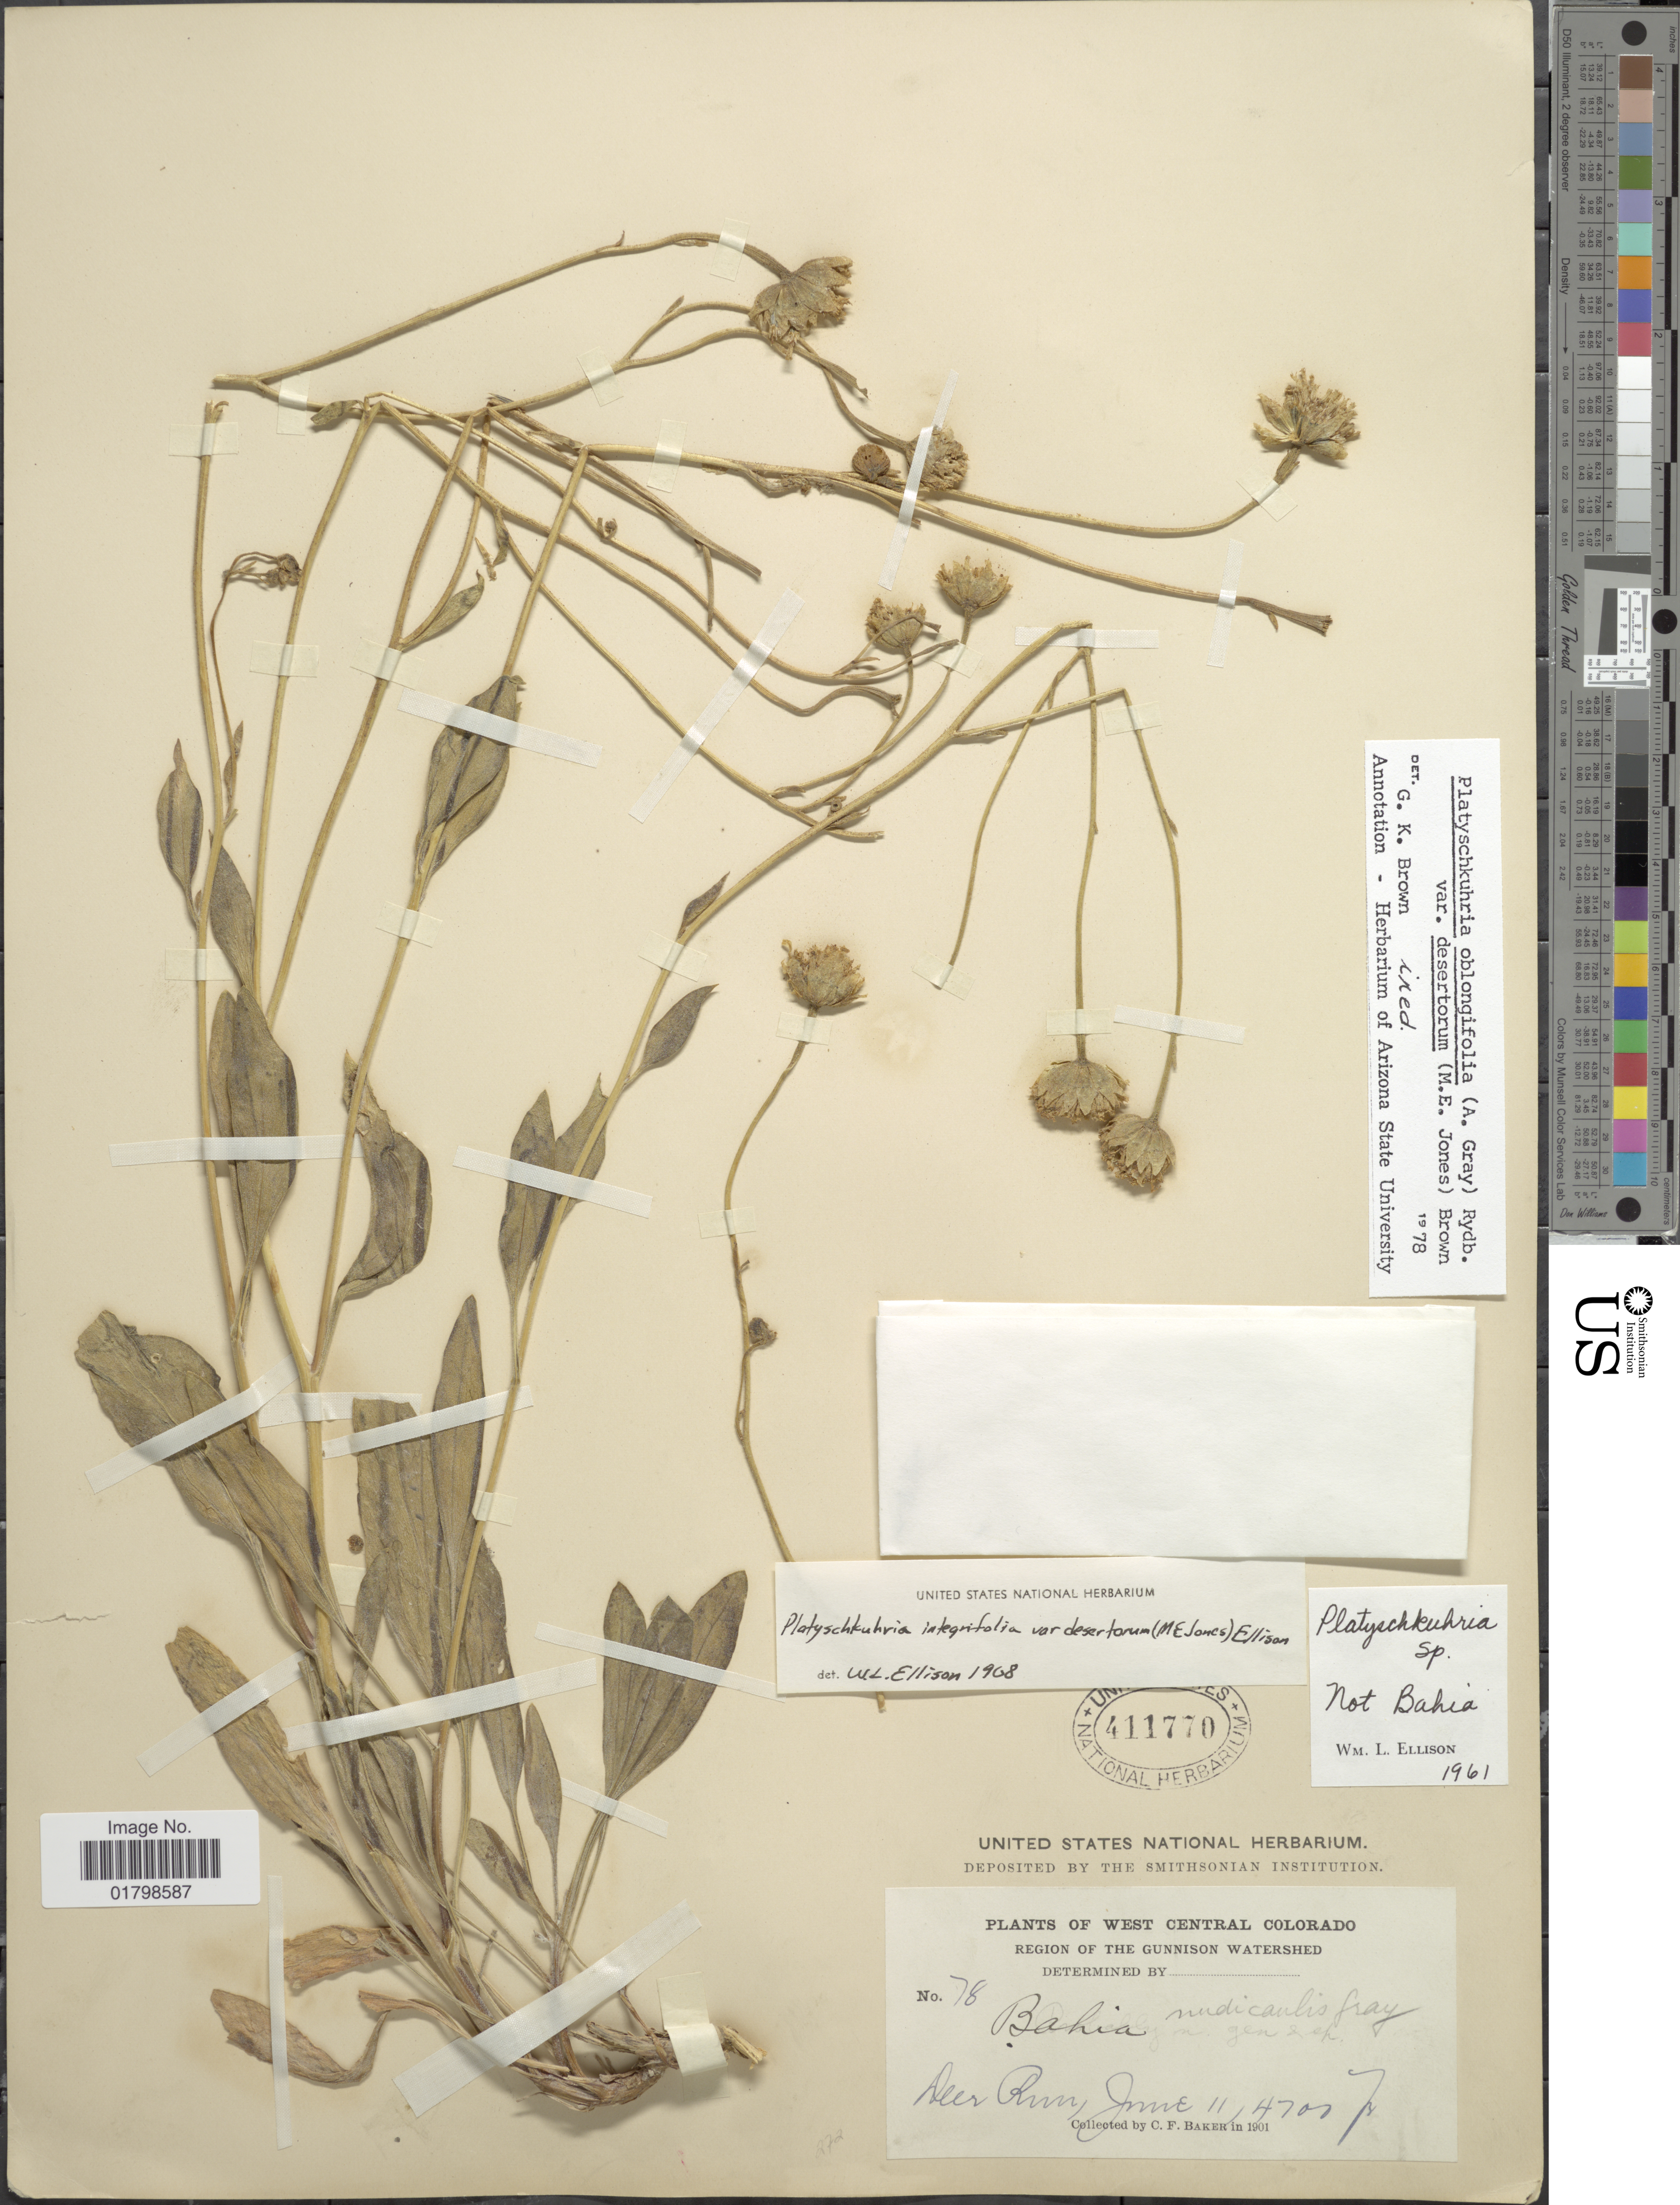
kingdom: Plantae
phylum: Tracheophyta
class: Magnoliopsida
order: Asterales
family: Asteraceae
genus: Platyschkuhria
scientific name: Platyschkuhria oblongifolia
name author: (A. Gray) Rydb.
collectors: C. F. Baker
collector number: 78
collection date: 1901-06-11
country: United States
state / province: Colorado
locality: West Central Colorado, Region of the Gunnison Watershed, Deer Run.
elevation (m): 1433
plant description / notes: Corrected "Acer Run" to "Deer Run."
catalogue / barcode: US 411770